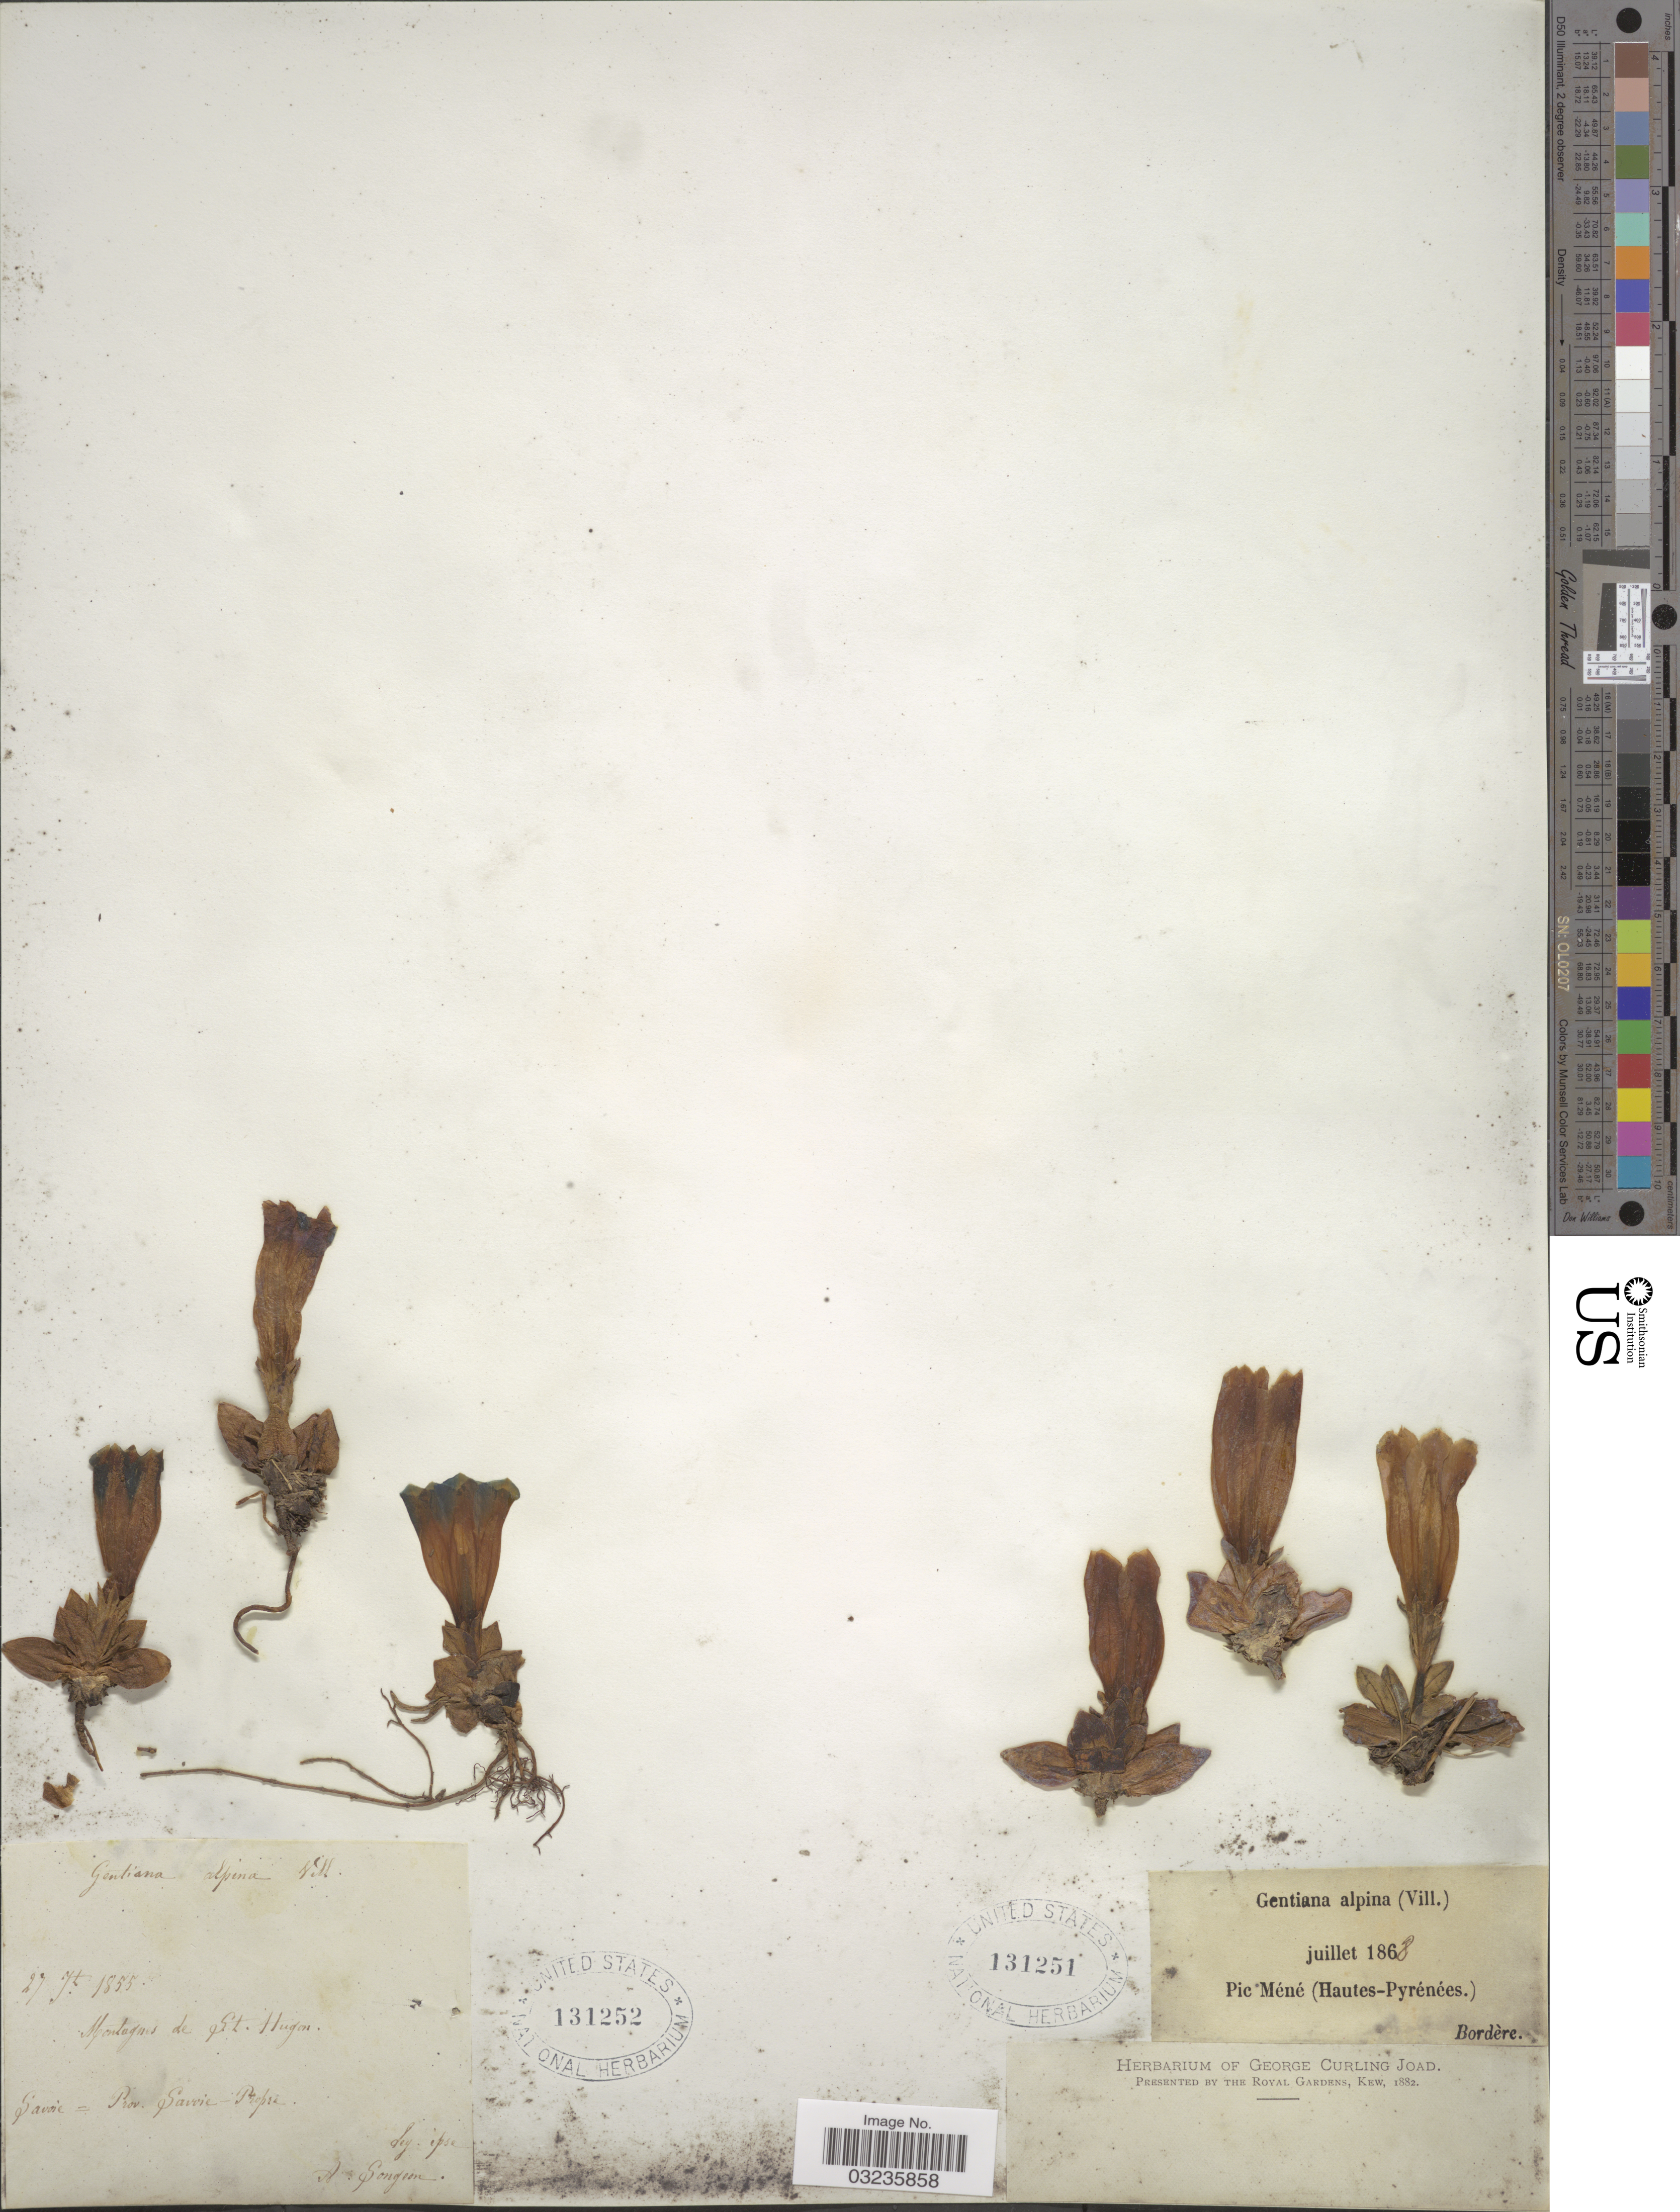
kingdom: Plantae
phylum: Tracheophyta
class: Magnoliopsida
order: Gentianales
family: Gentianaceae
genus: Gentiana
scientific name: Gentiana alpina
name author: Vill.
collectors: A. Songeon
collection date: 1855-07-27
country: France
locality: Montagnes de St. Hugon. Savoie = Prov. Savoie - Prope.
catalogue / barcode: US 131252-2